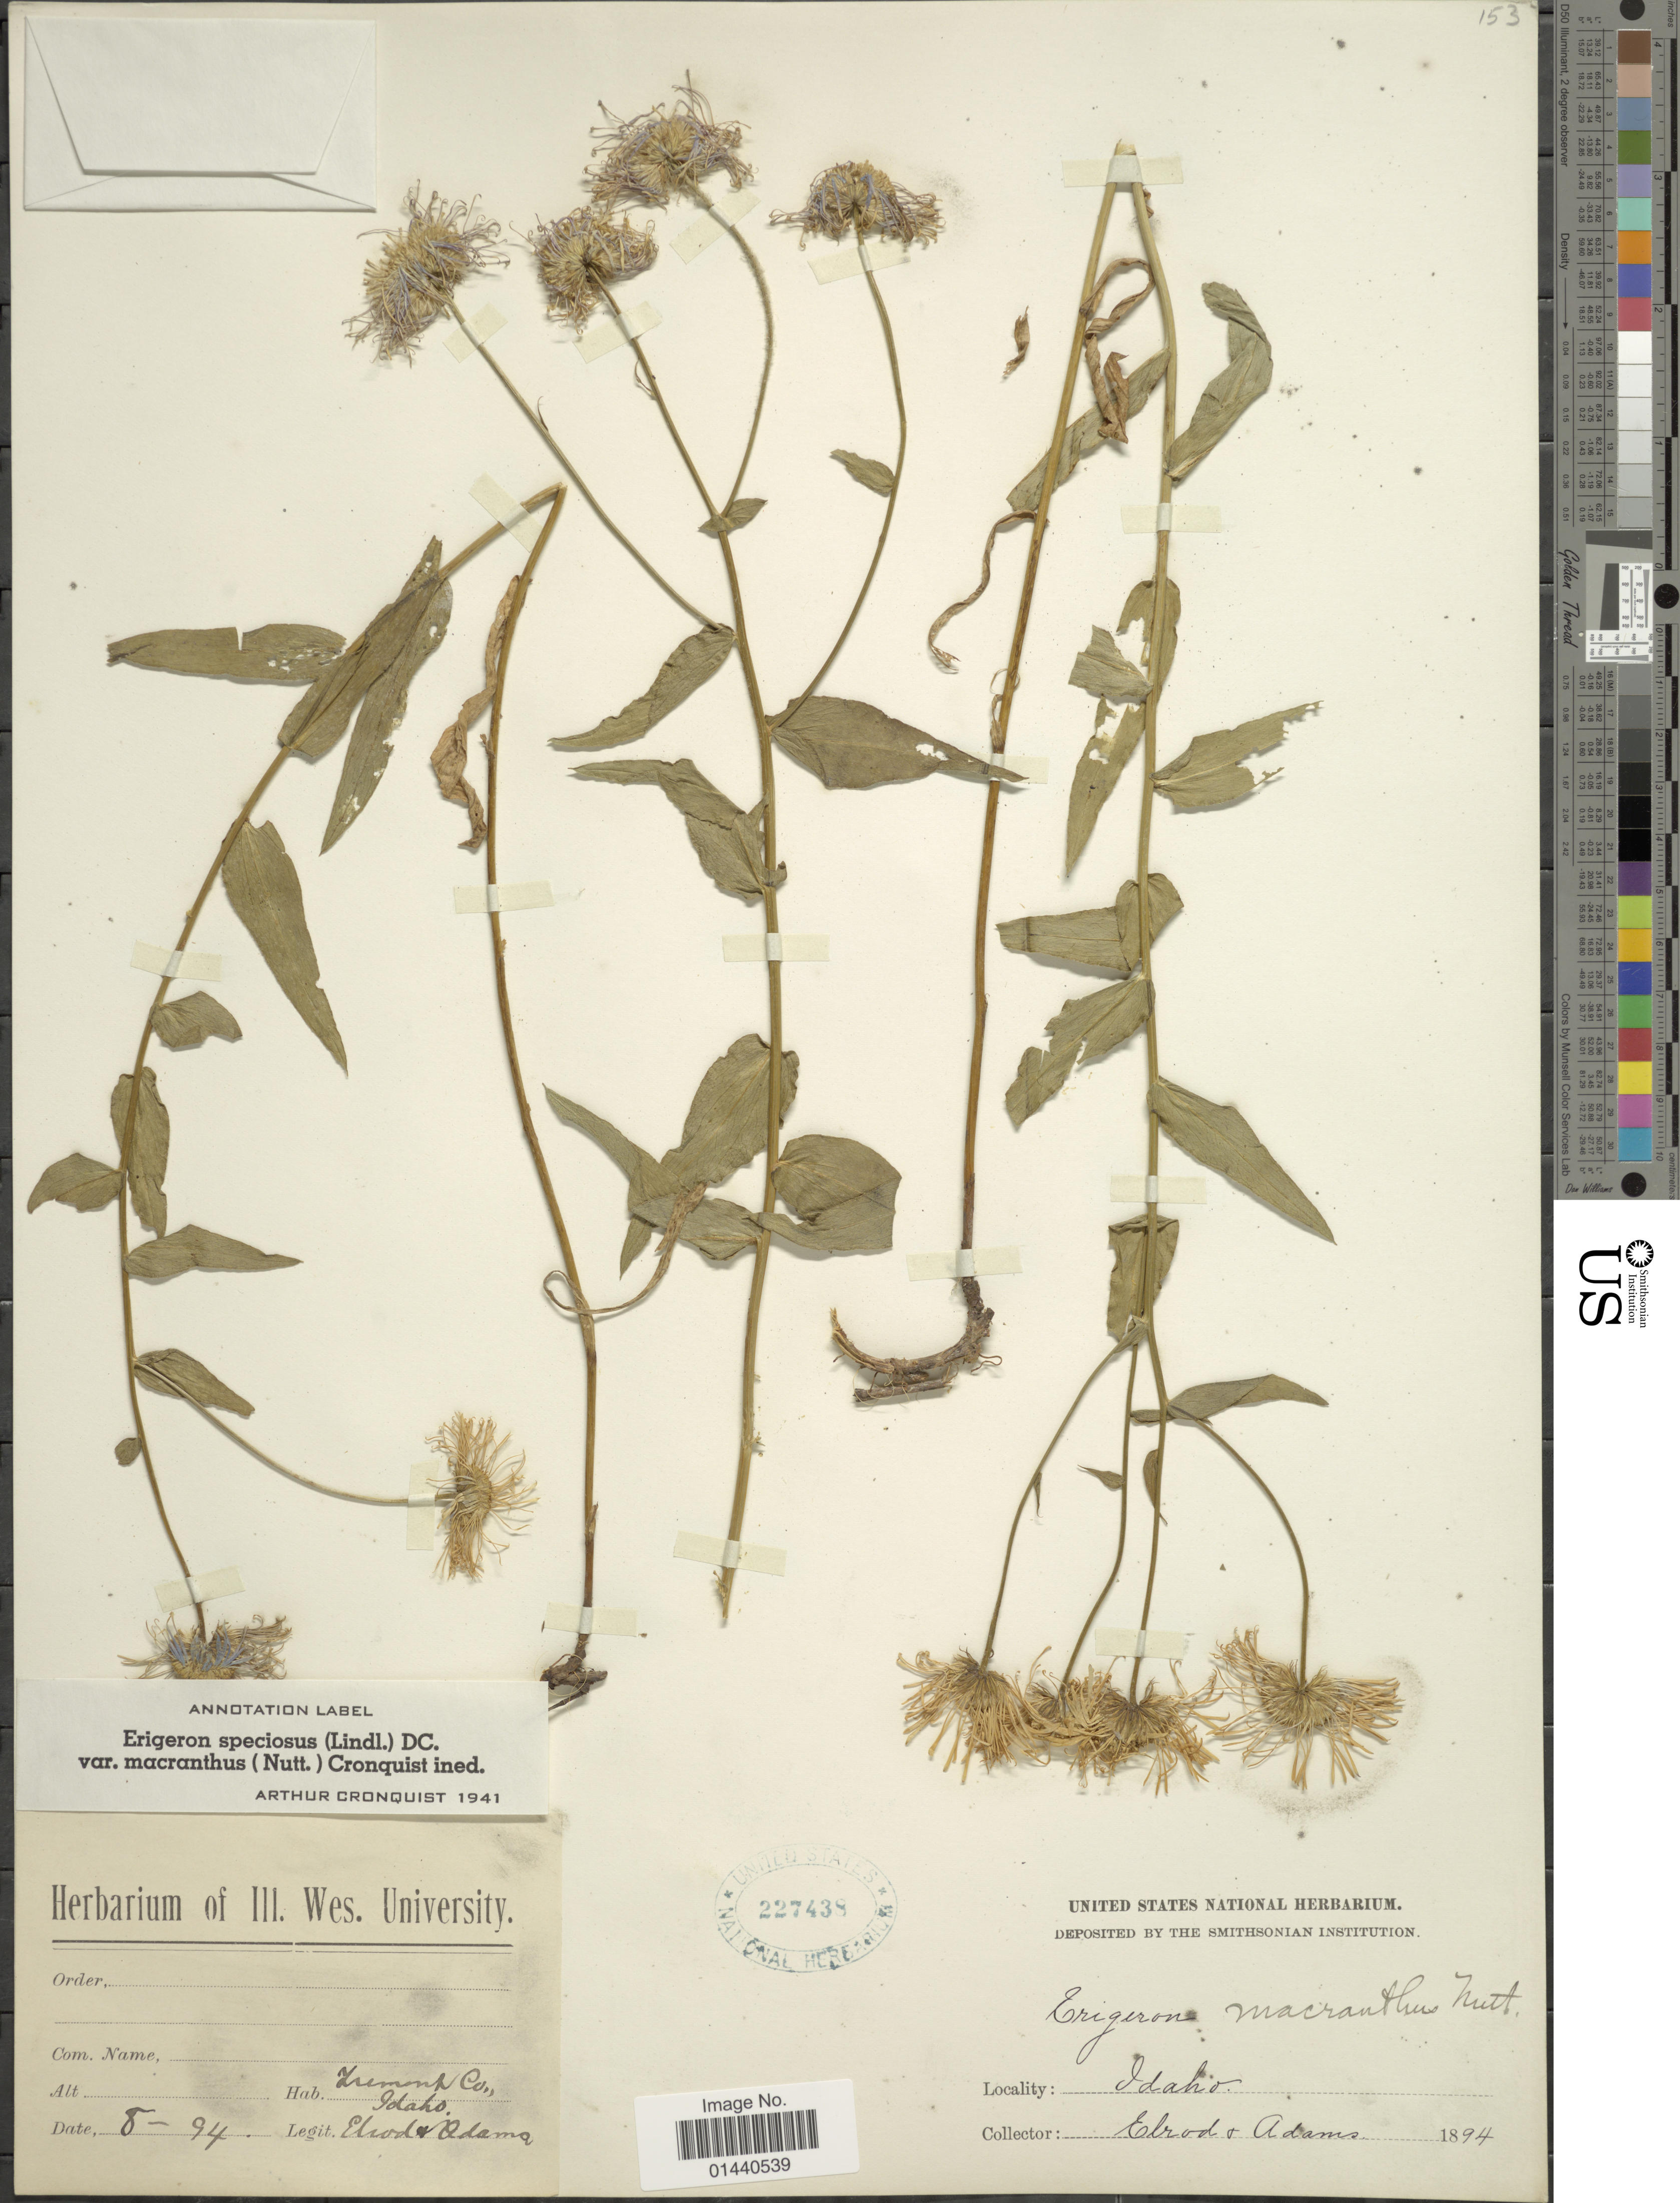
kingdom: Plantae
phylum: Tracheophyta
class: Magnoliopsida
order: Asterales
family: Asteraceae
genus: Erigeron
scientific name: Erigeron speciosus var. macranthus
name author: (Nutt.) Cronq.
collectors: Elrod & Adams, --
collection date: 1894-08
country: United States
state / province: Idaho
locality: Lumont Co.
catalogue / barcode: US 227439